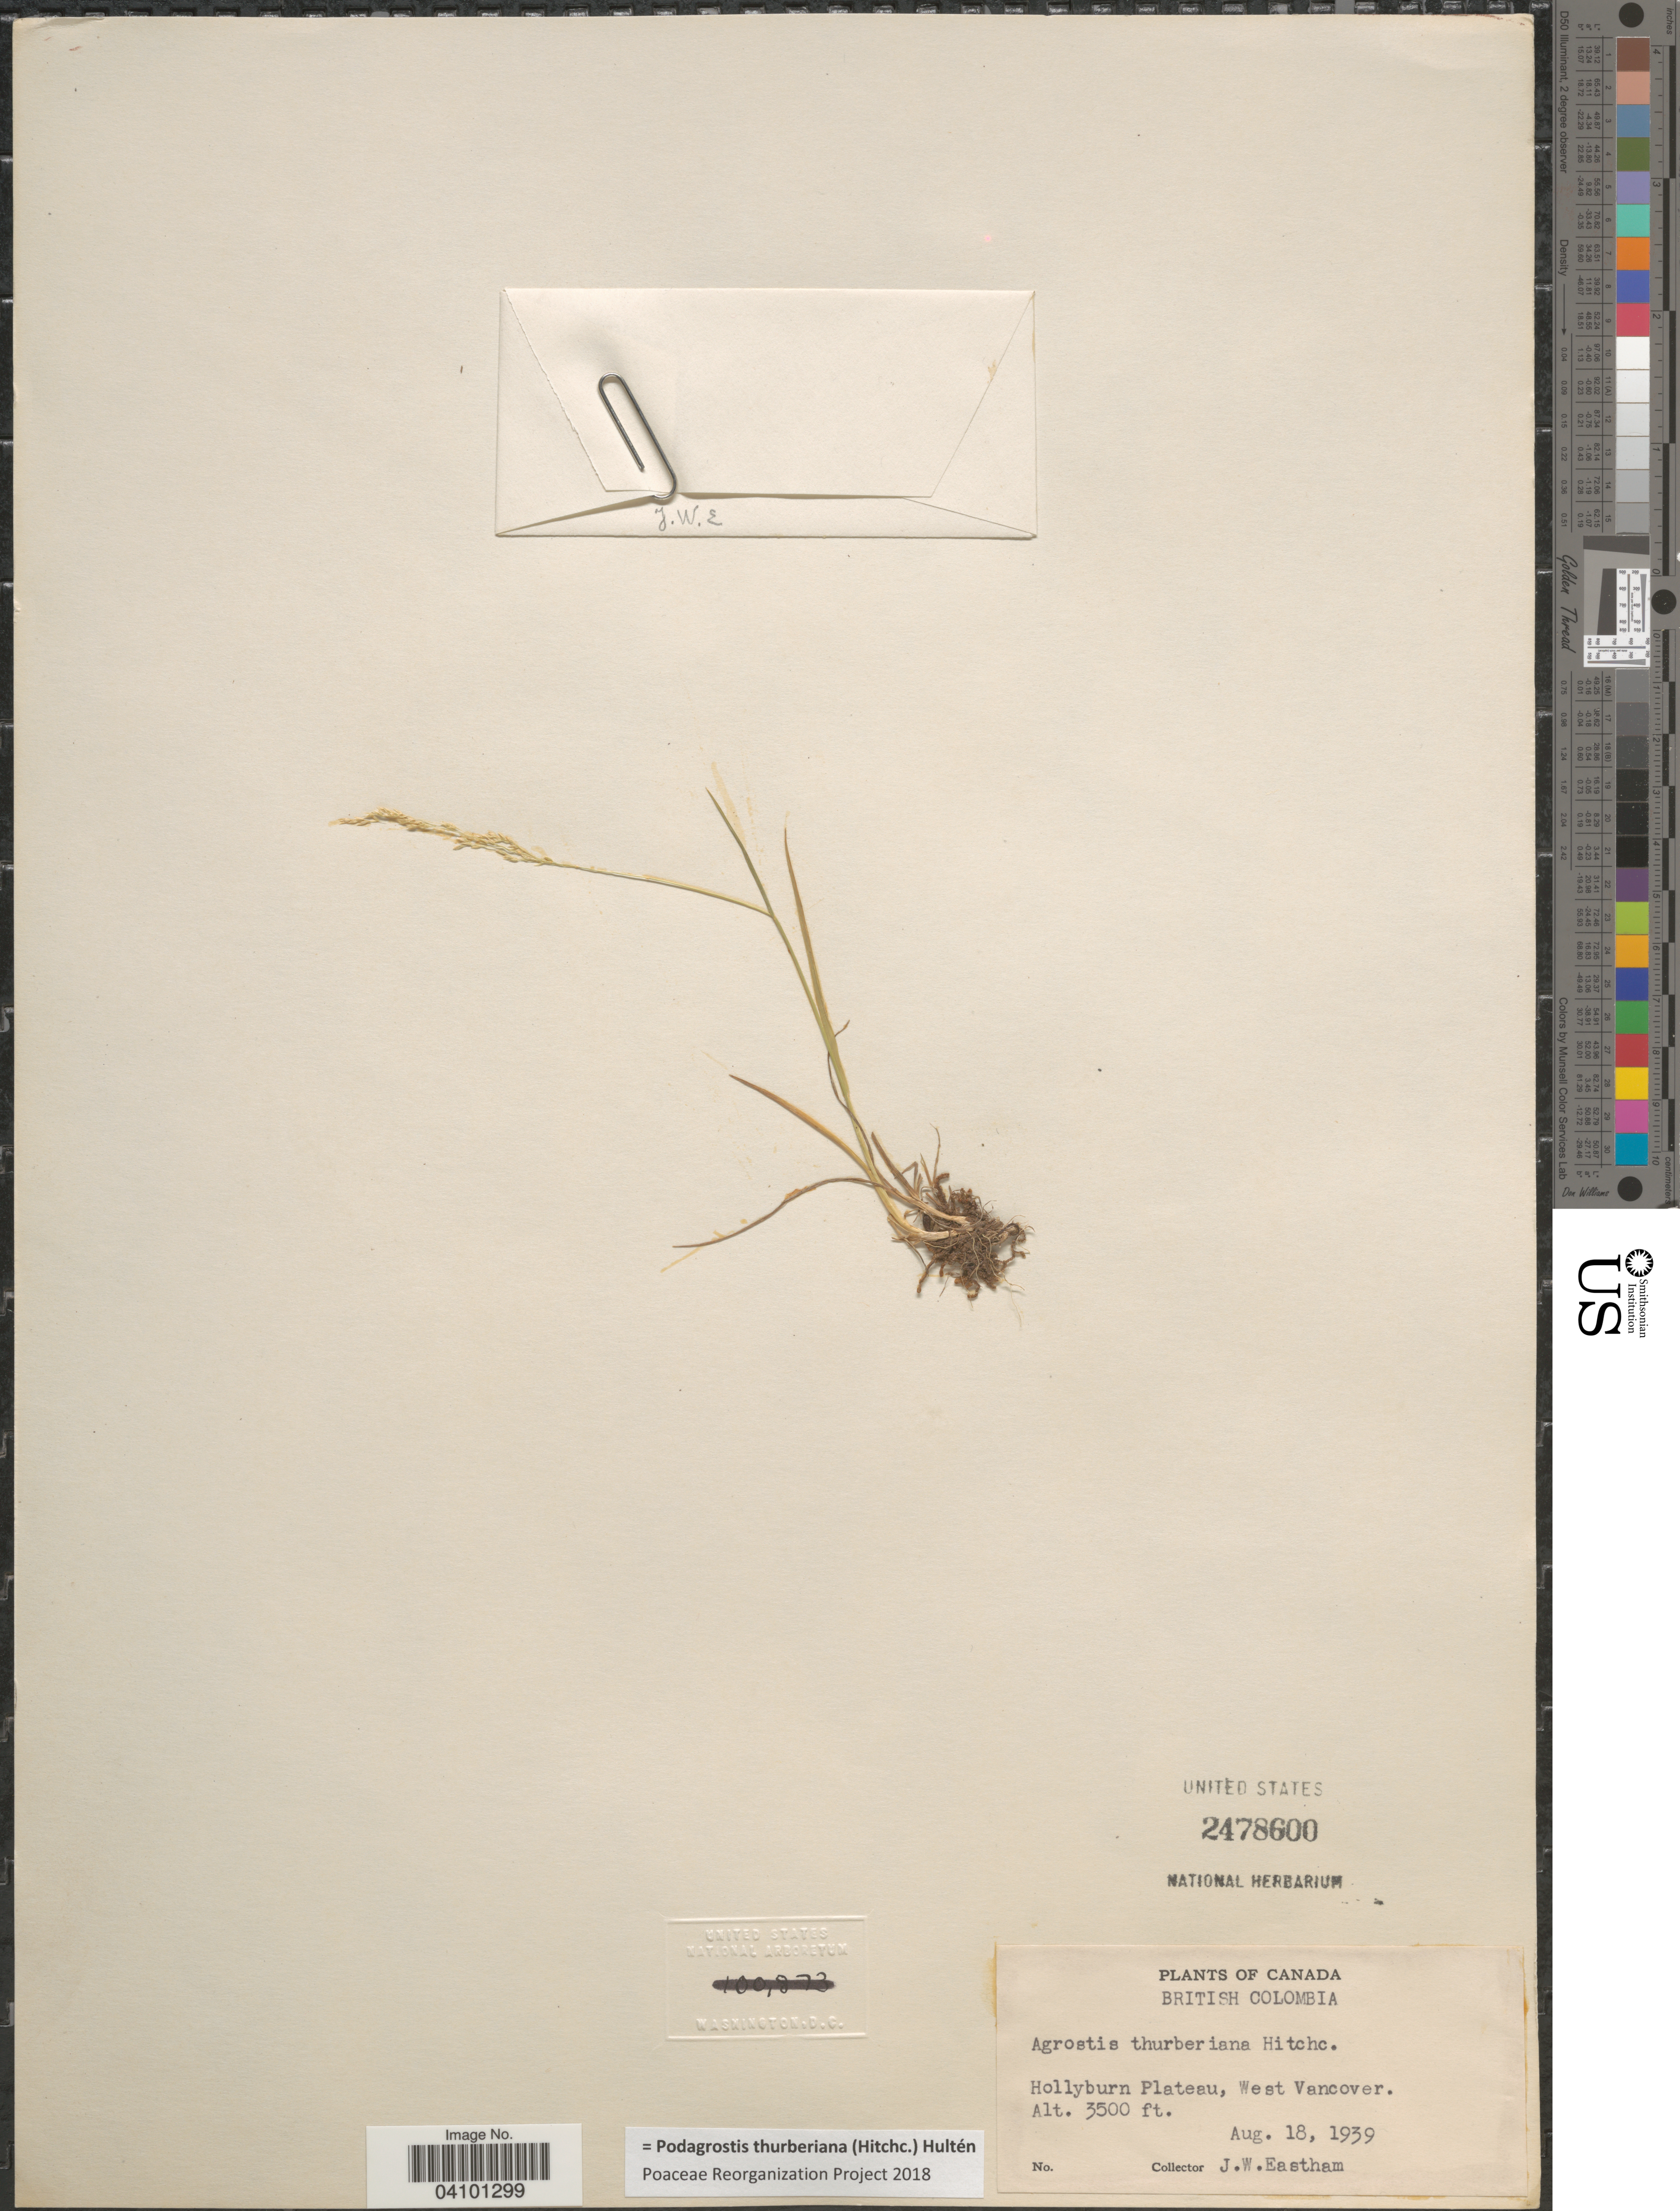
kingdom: Plantae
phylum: Tracheophyta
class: Liliopsida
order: Poales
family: Poaceae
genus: Podagrostis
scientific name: Podagrostis thurberiana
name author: Hitchc.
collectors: J. Eastham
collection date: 1939-08-18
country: Canada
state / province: British Columbia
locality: Hollyburn Plateau, West Vancover.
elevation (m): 1067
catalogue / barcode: US 2478600